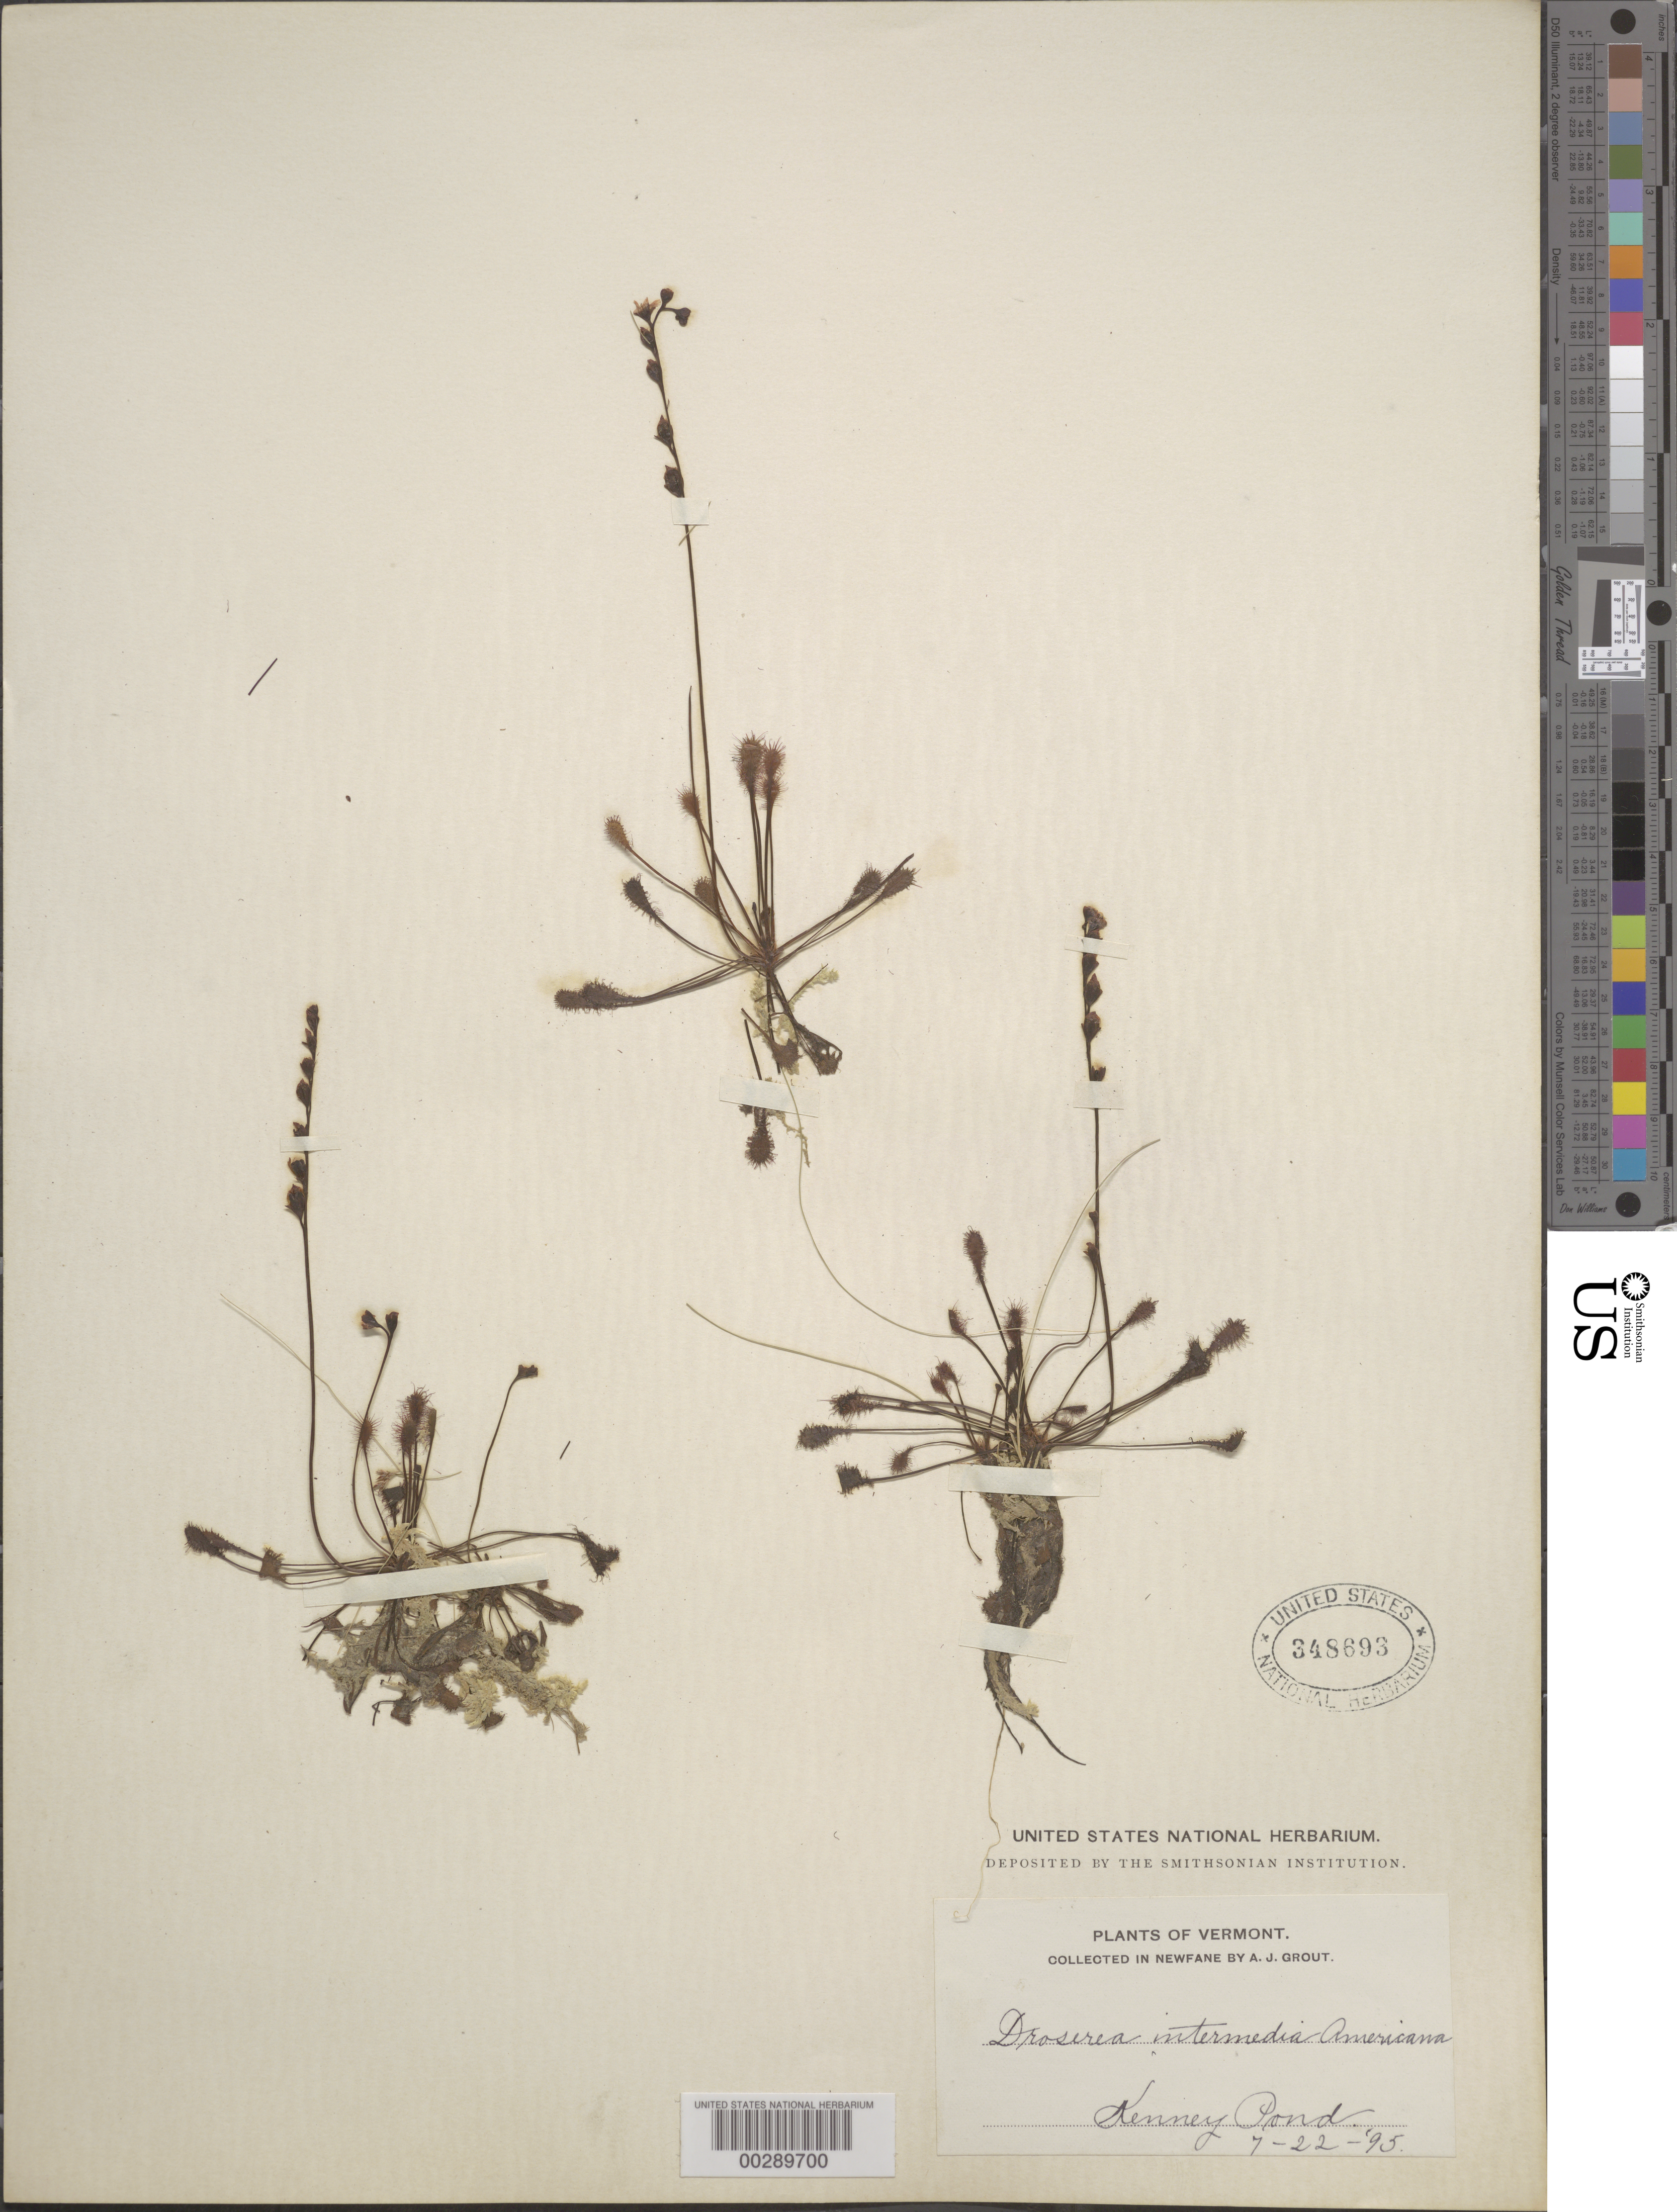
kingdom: Plantae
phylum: Tracheophyta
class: Magnoliopsida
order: Caryophyllales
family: Droseraceae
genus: Drosera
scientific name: Drosera intermedia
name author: Hayne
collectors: A. J. Grout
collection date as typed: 22 Jul 1895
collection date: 1895-07-22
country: United States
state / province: Vermont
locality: Newfane, kenney pond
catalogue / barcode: US 348693